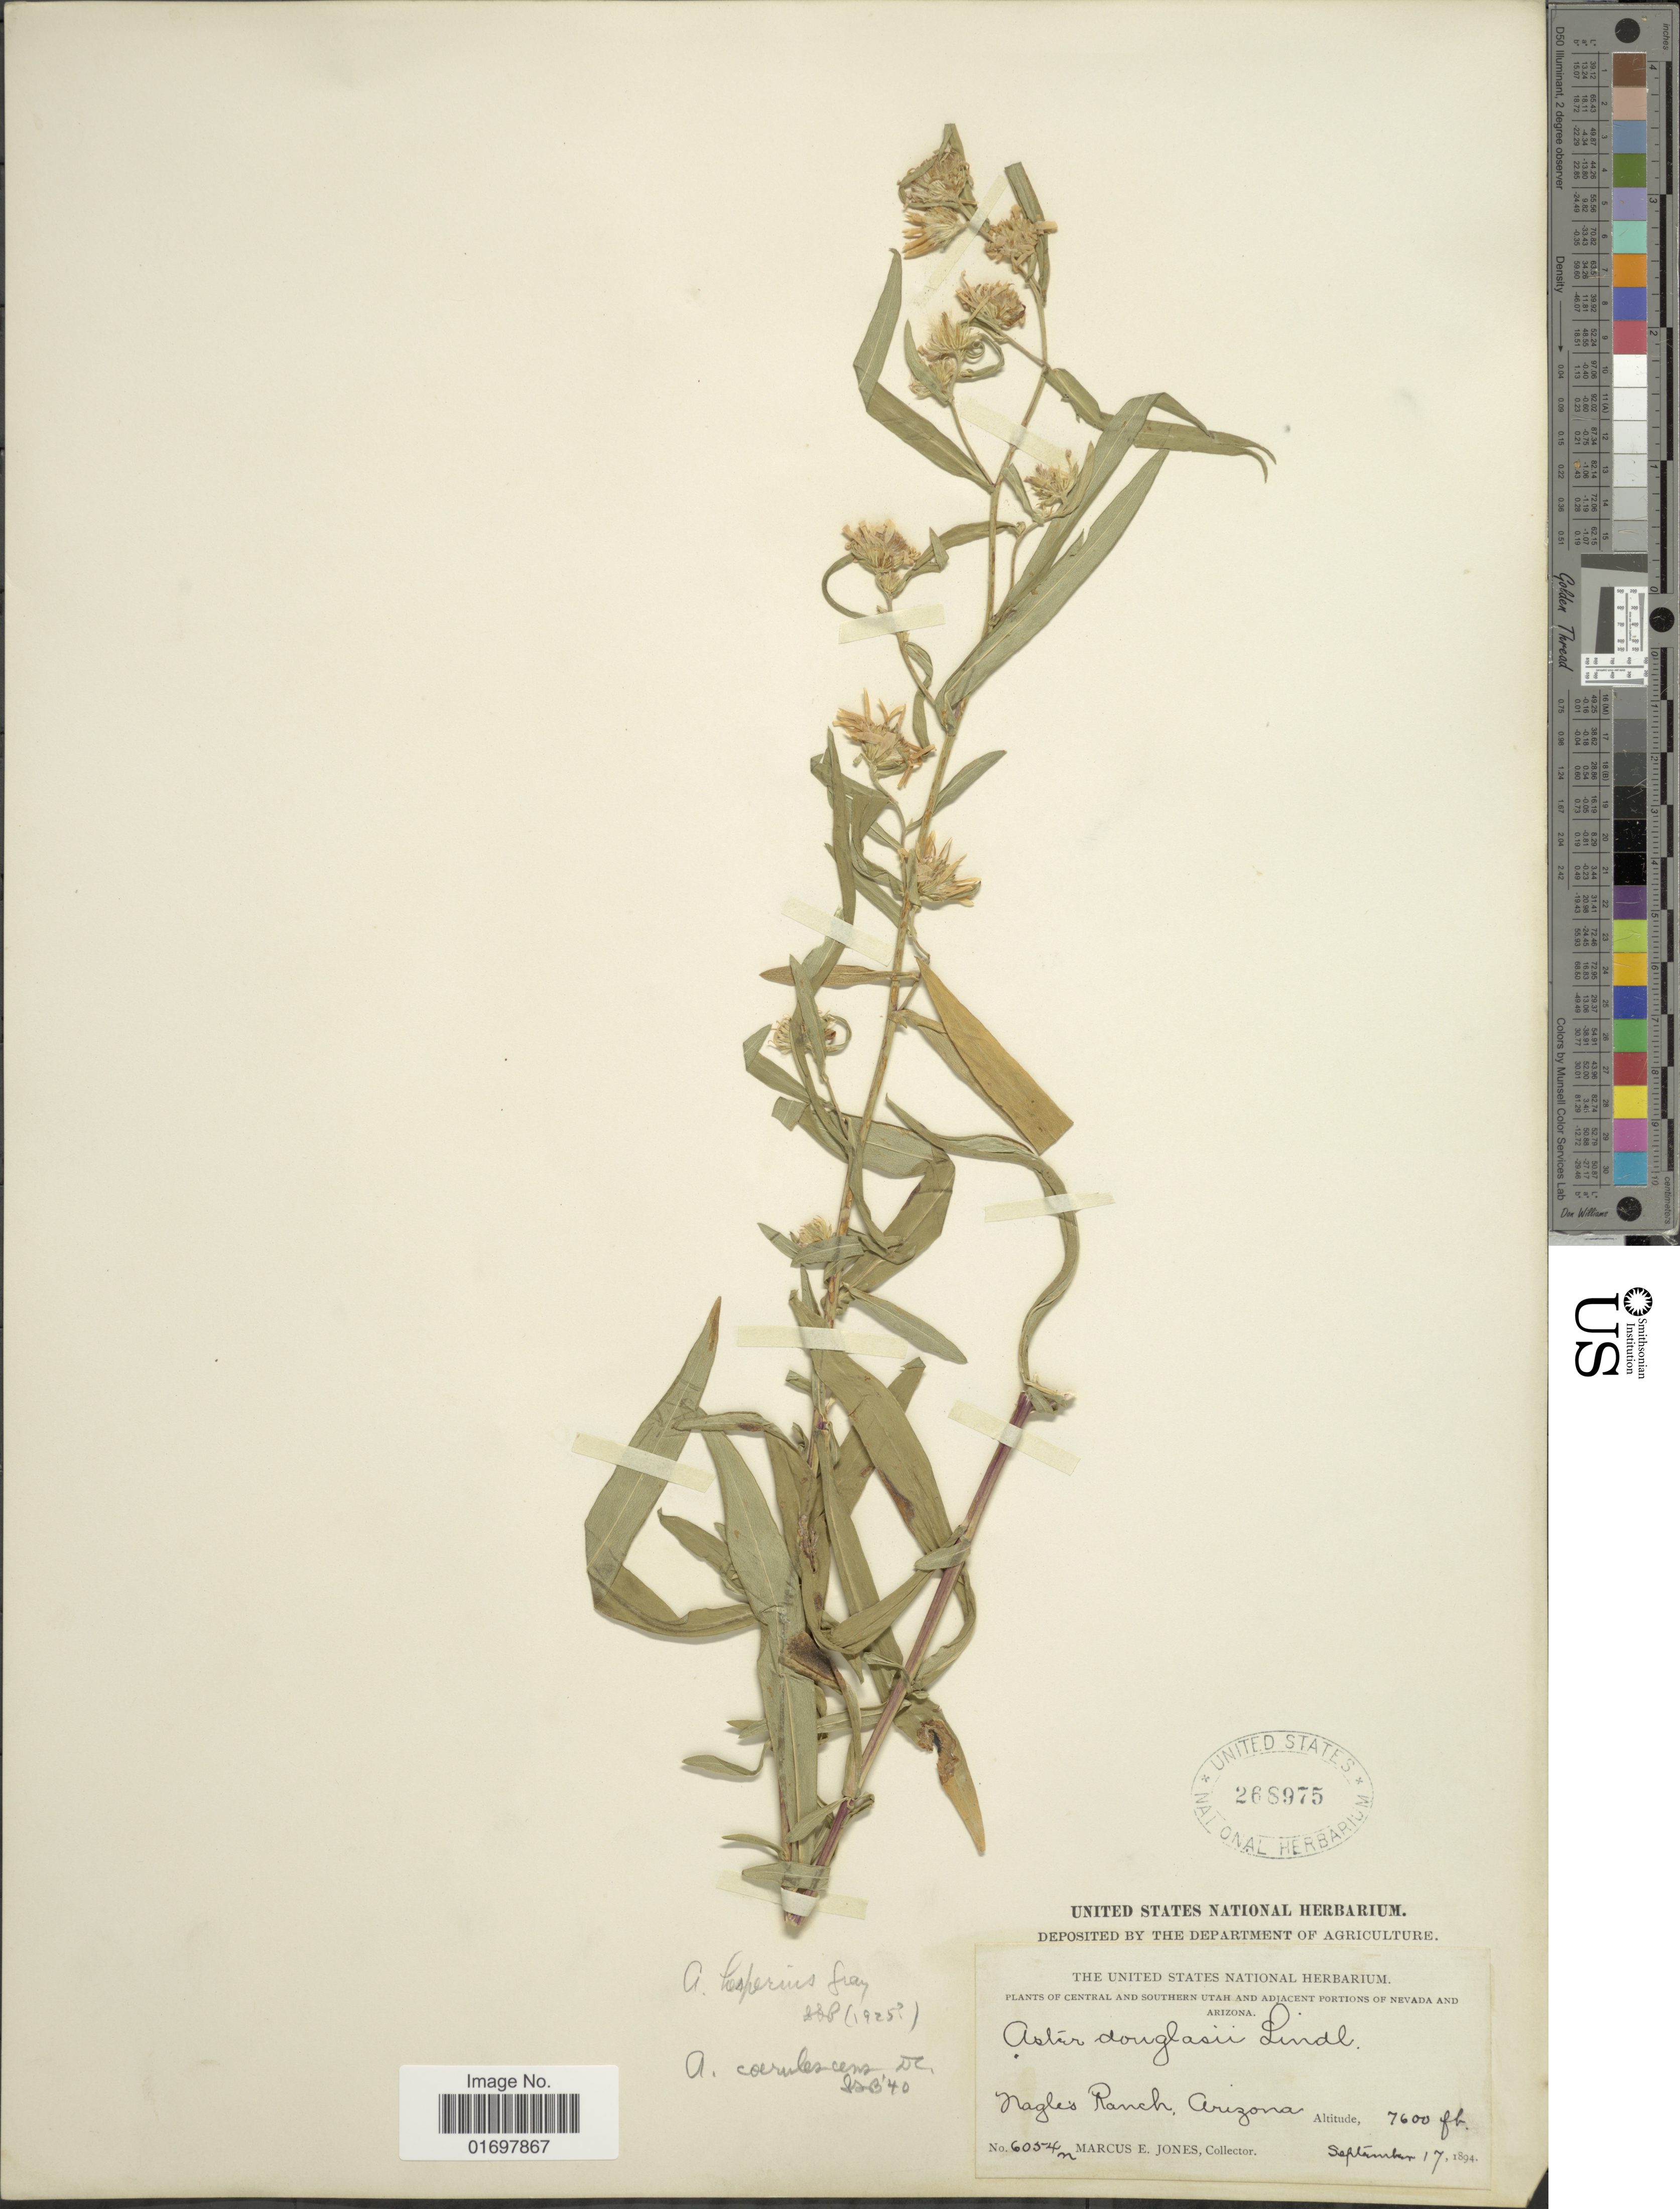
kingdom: Plantae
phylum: Tracheophyta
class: Magnoliopsida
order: Asterales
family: Asteraceae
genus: Symphyotrichum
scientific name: Symphyotrichum lanceolatum var. hesperium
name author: (A. Gray) G.L. Nesom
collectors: M. E. Jones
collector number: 6054n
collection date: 1894-09-17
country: United States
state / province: Arizona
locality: Nagles Ranch, Arizona.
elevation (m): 2316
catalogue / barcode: US 268975